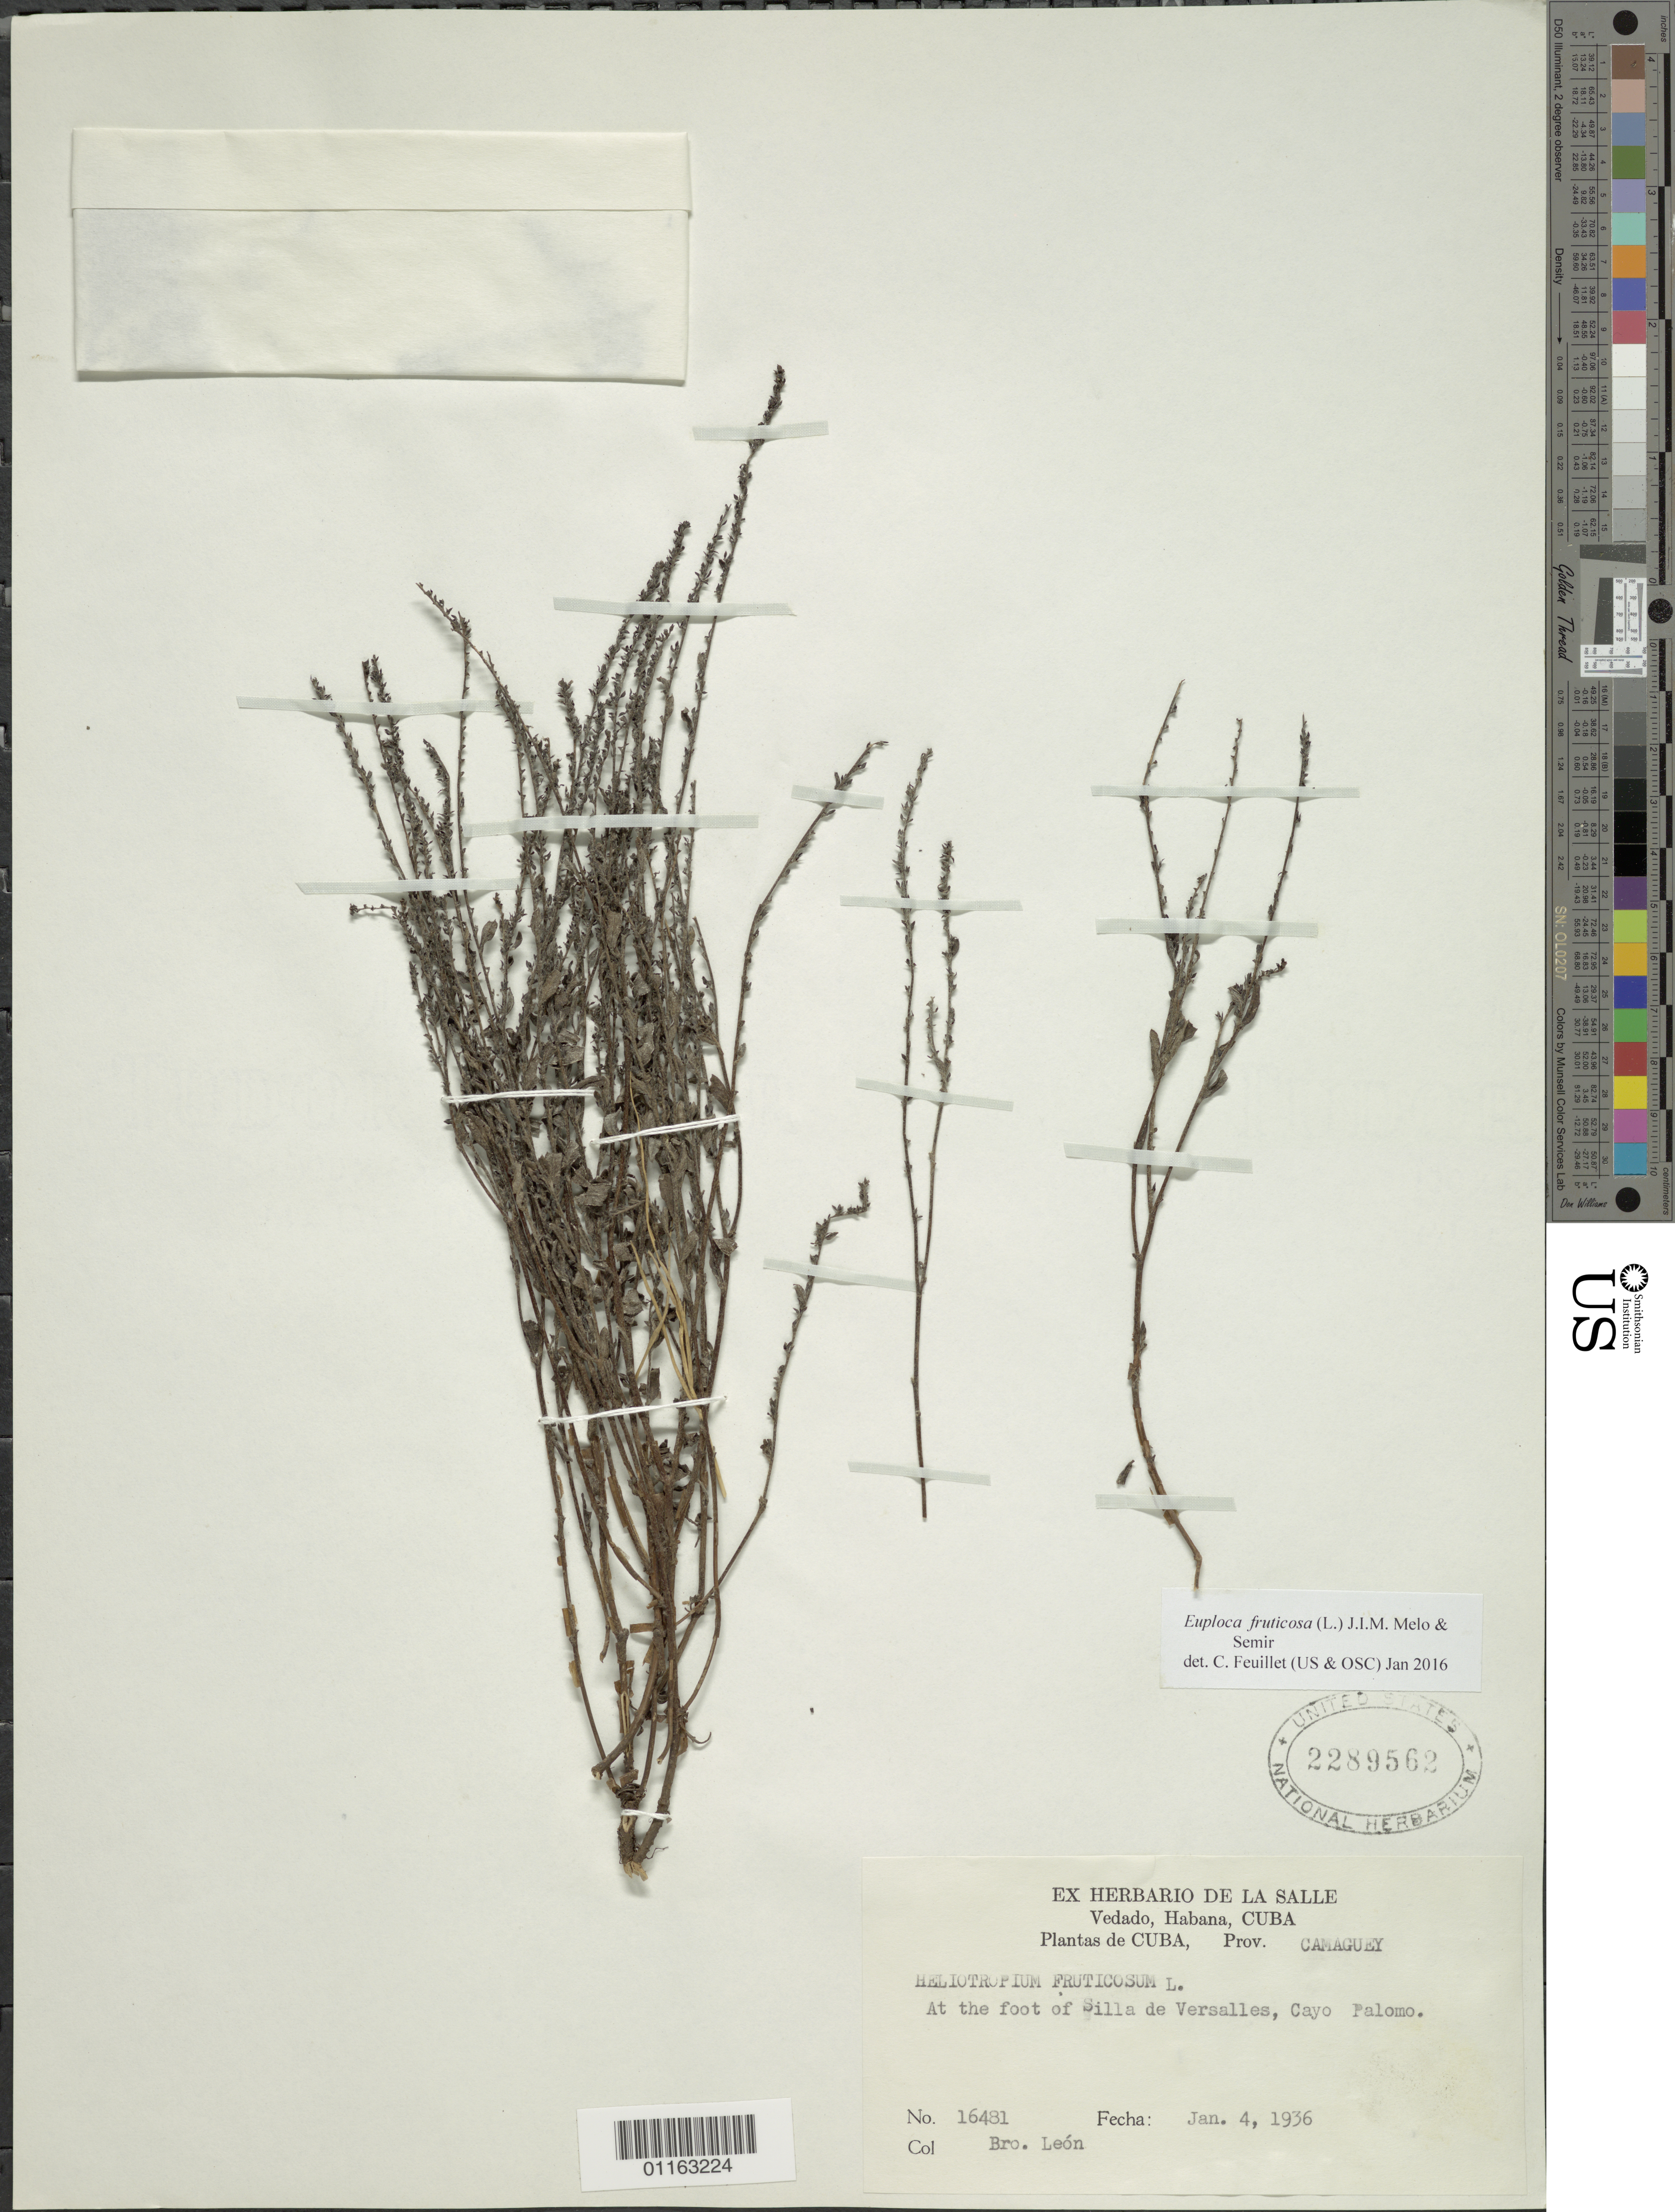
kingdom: Plantae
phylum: Tracheophyta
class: Magnoliopsida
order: Boraginales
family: Heliotropiaceae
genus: Euploca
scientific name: Euploca fruticosa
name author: (L.) J.I.M. Melo & Semir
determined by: Feuillet, C.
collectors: Bro. León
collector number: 16481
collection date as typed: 04 Jan 1936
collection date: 1936-01-04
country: Cuba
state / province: Camagüey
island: Cuba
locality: At the foot of Silla de Versalles, Cayo Palomo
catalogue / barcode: US 2289562